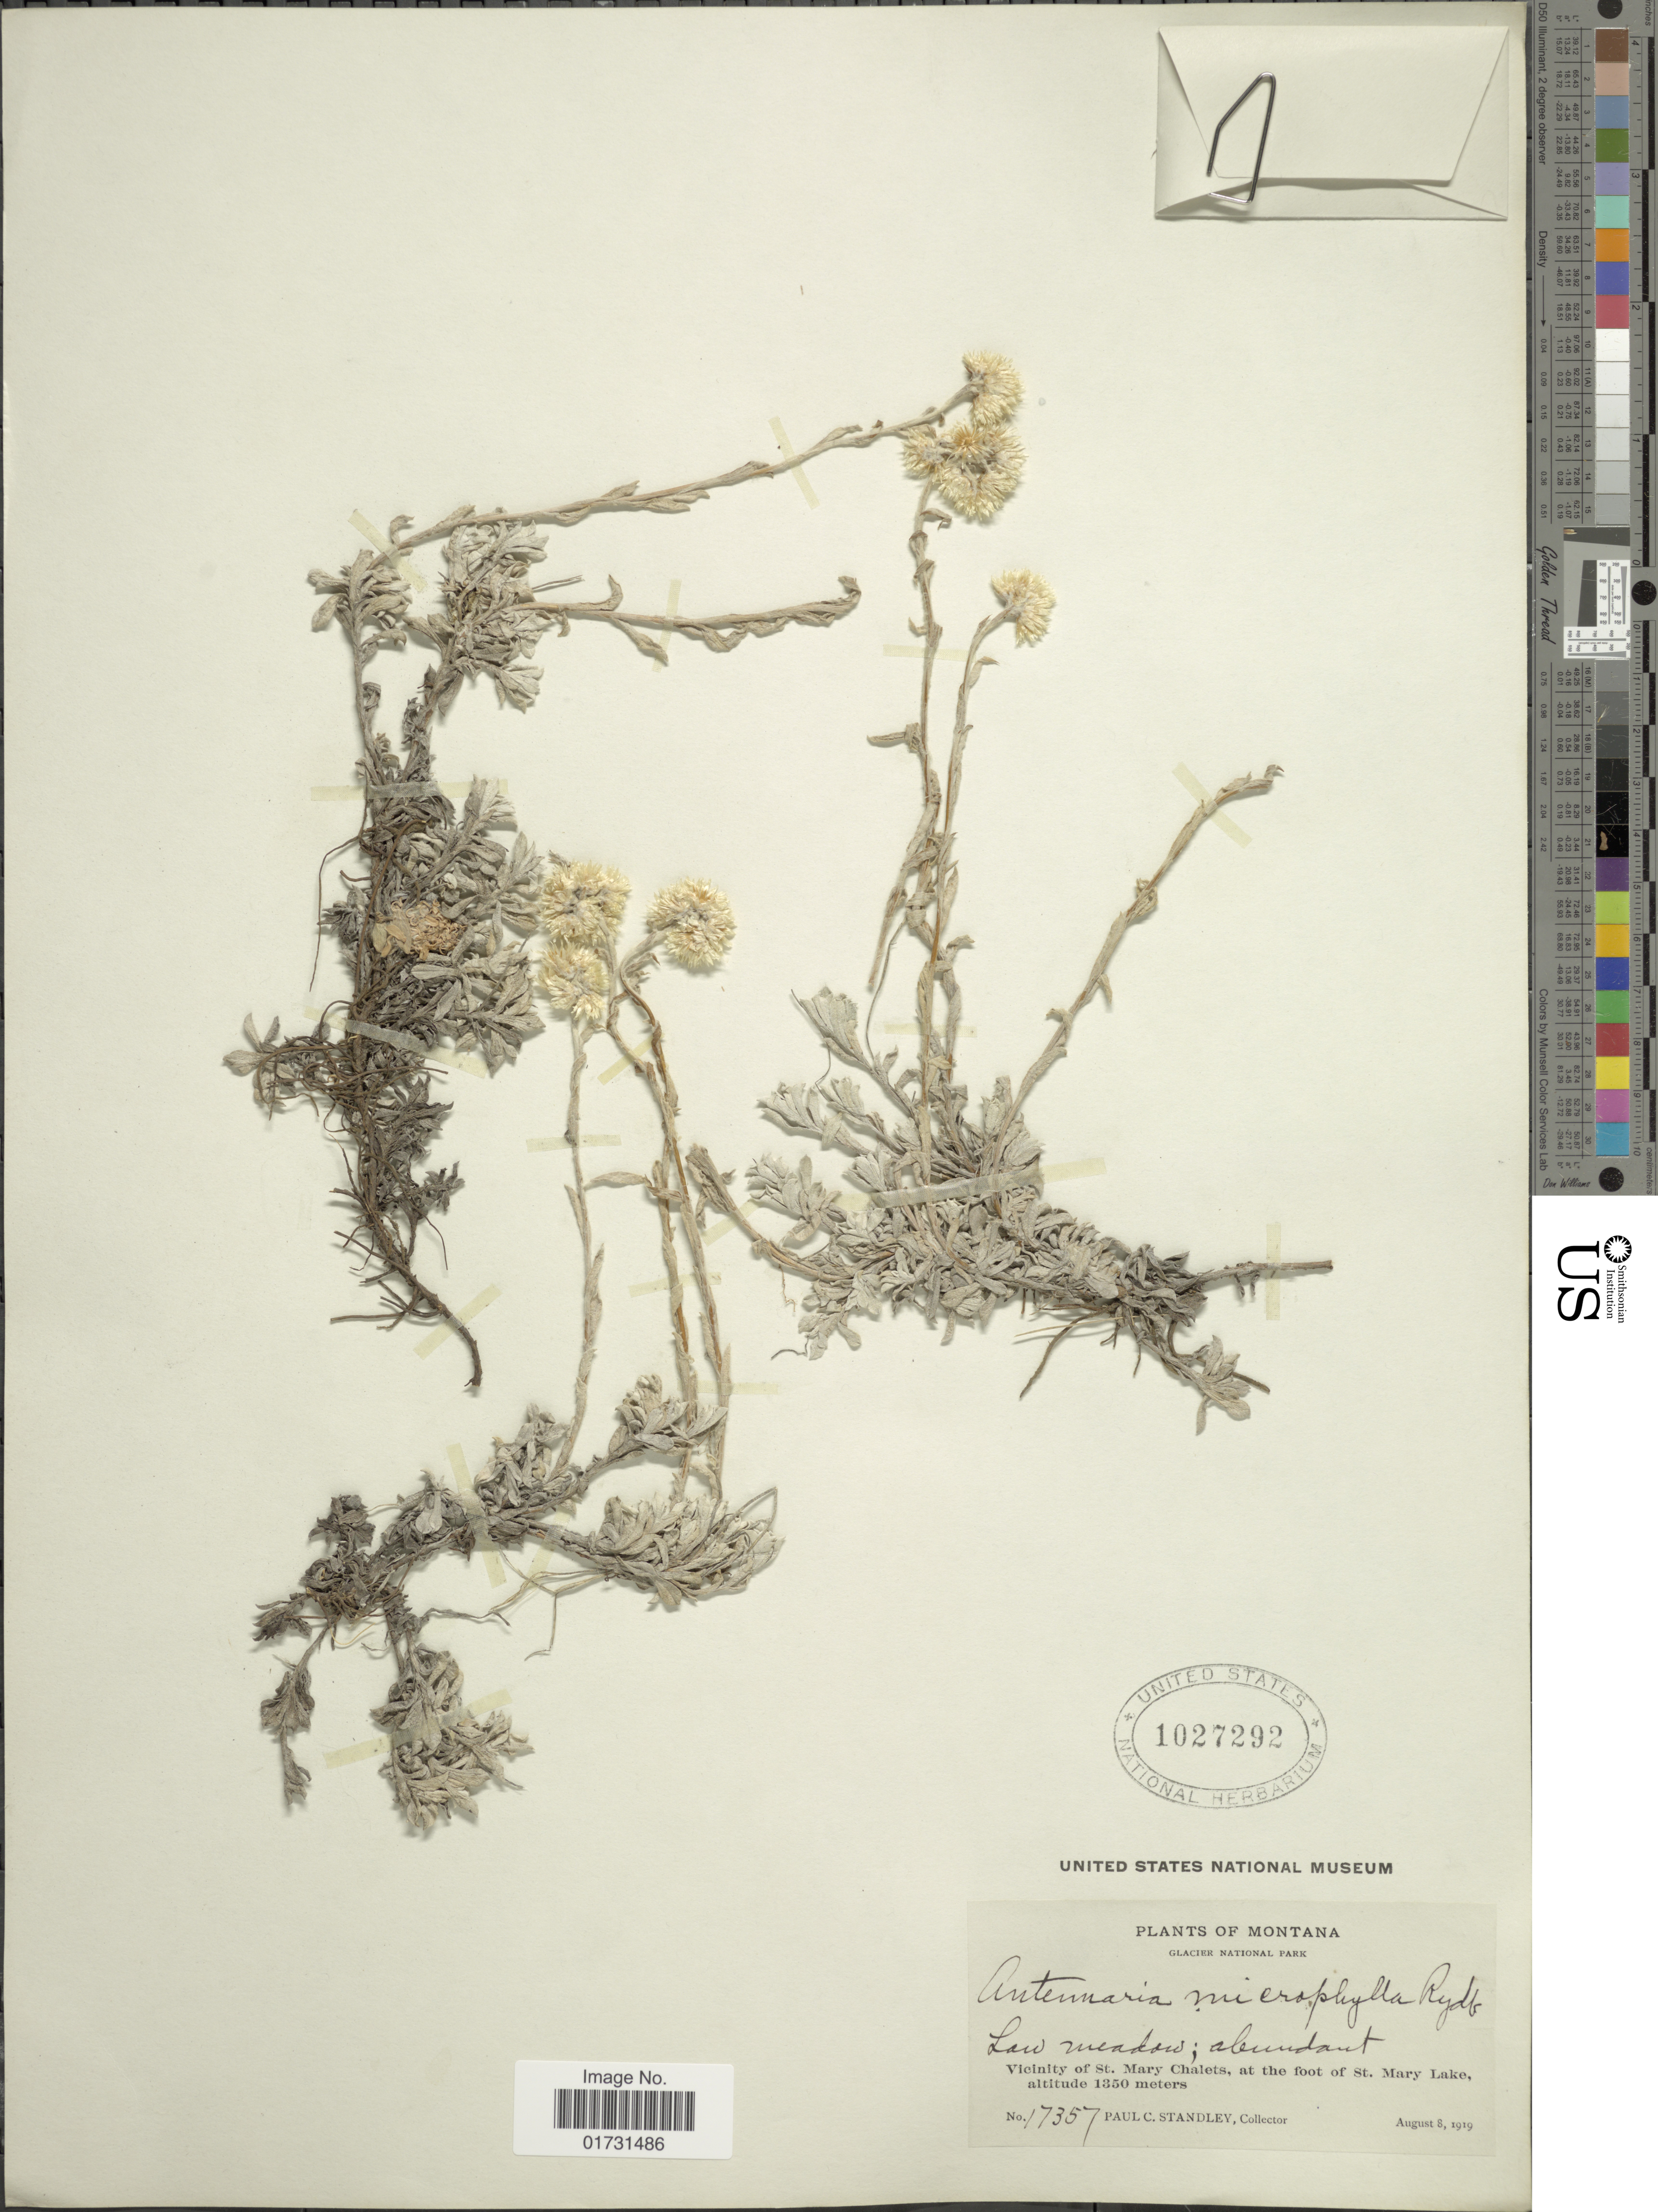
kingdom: Plantae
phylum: Tracheophyta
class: Magnoliopsida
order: Asterales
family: Asteraceae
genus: Antennaria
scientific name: Antennaria microphylla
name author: Rydb.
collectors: P. C. Standley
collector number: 17357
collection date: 1919-08-08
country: United States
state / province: Montana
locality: Glacier National Park. Vicinity of St. Mary Chalets, at the foot of St. Mary Lake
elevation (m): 1350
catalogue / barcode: US 1027292